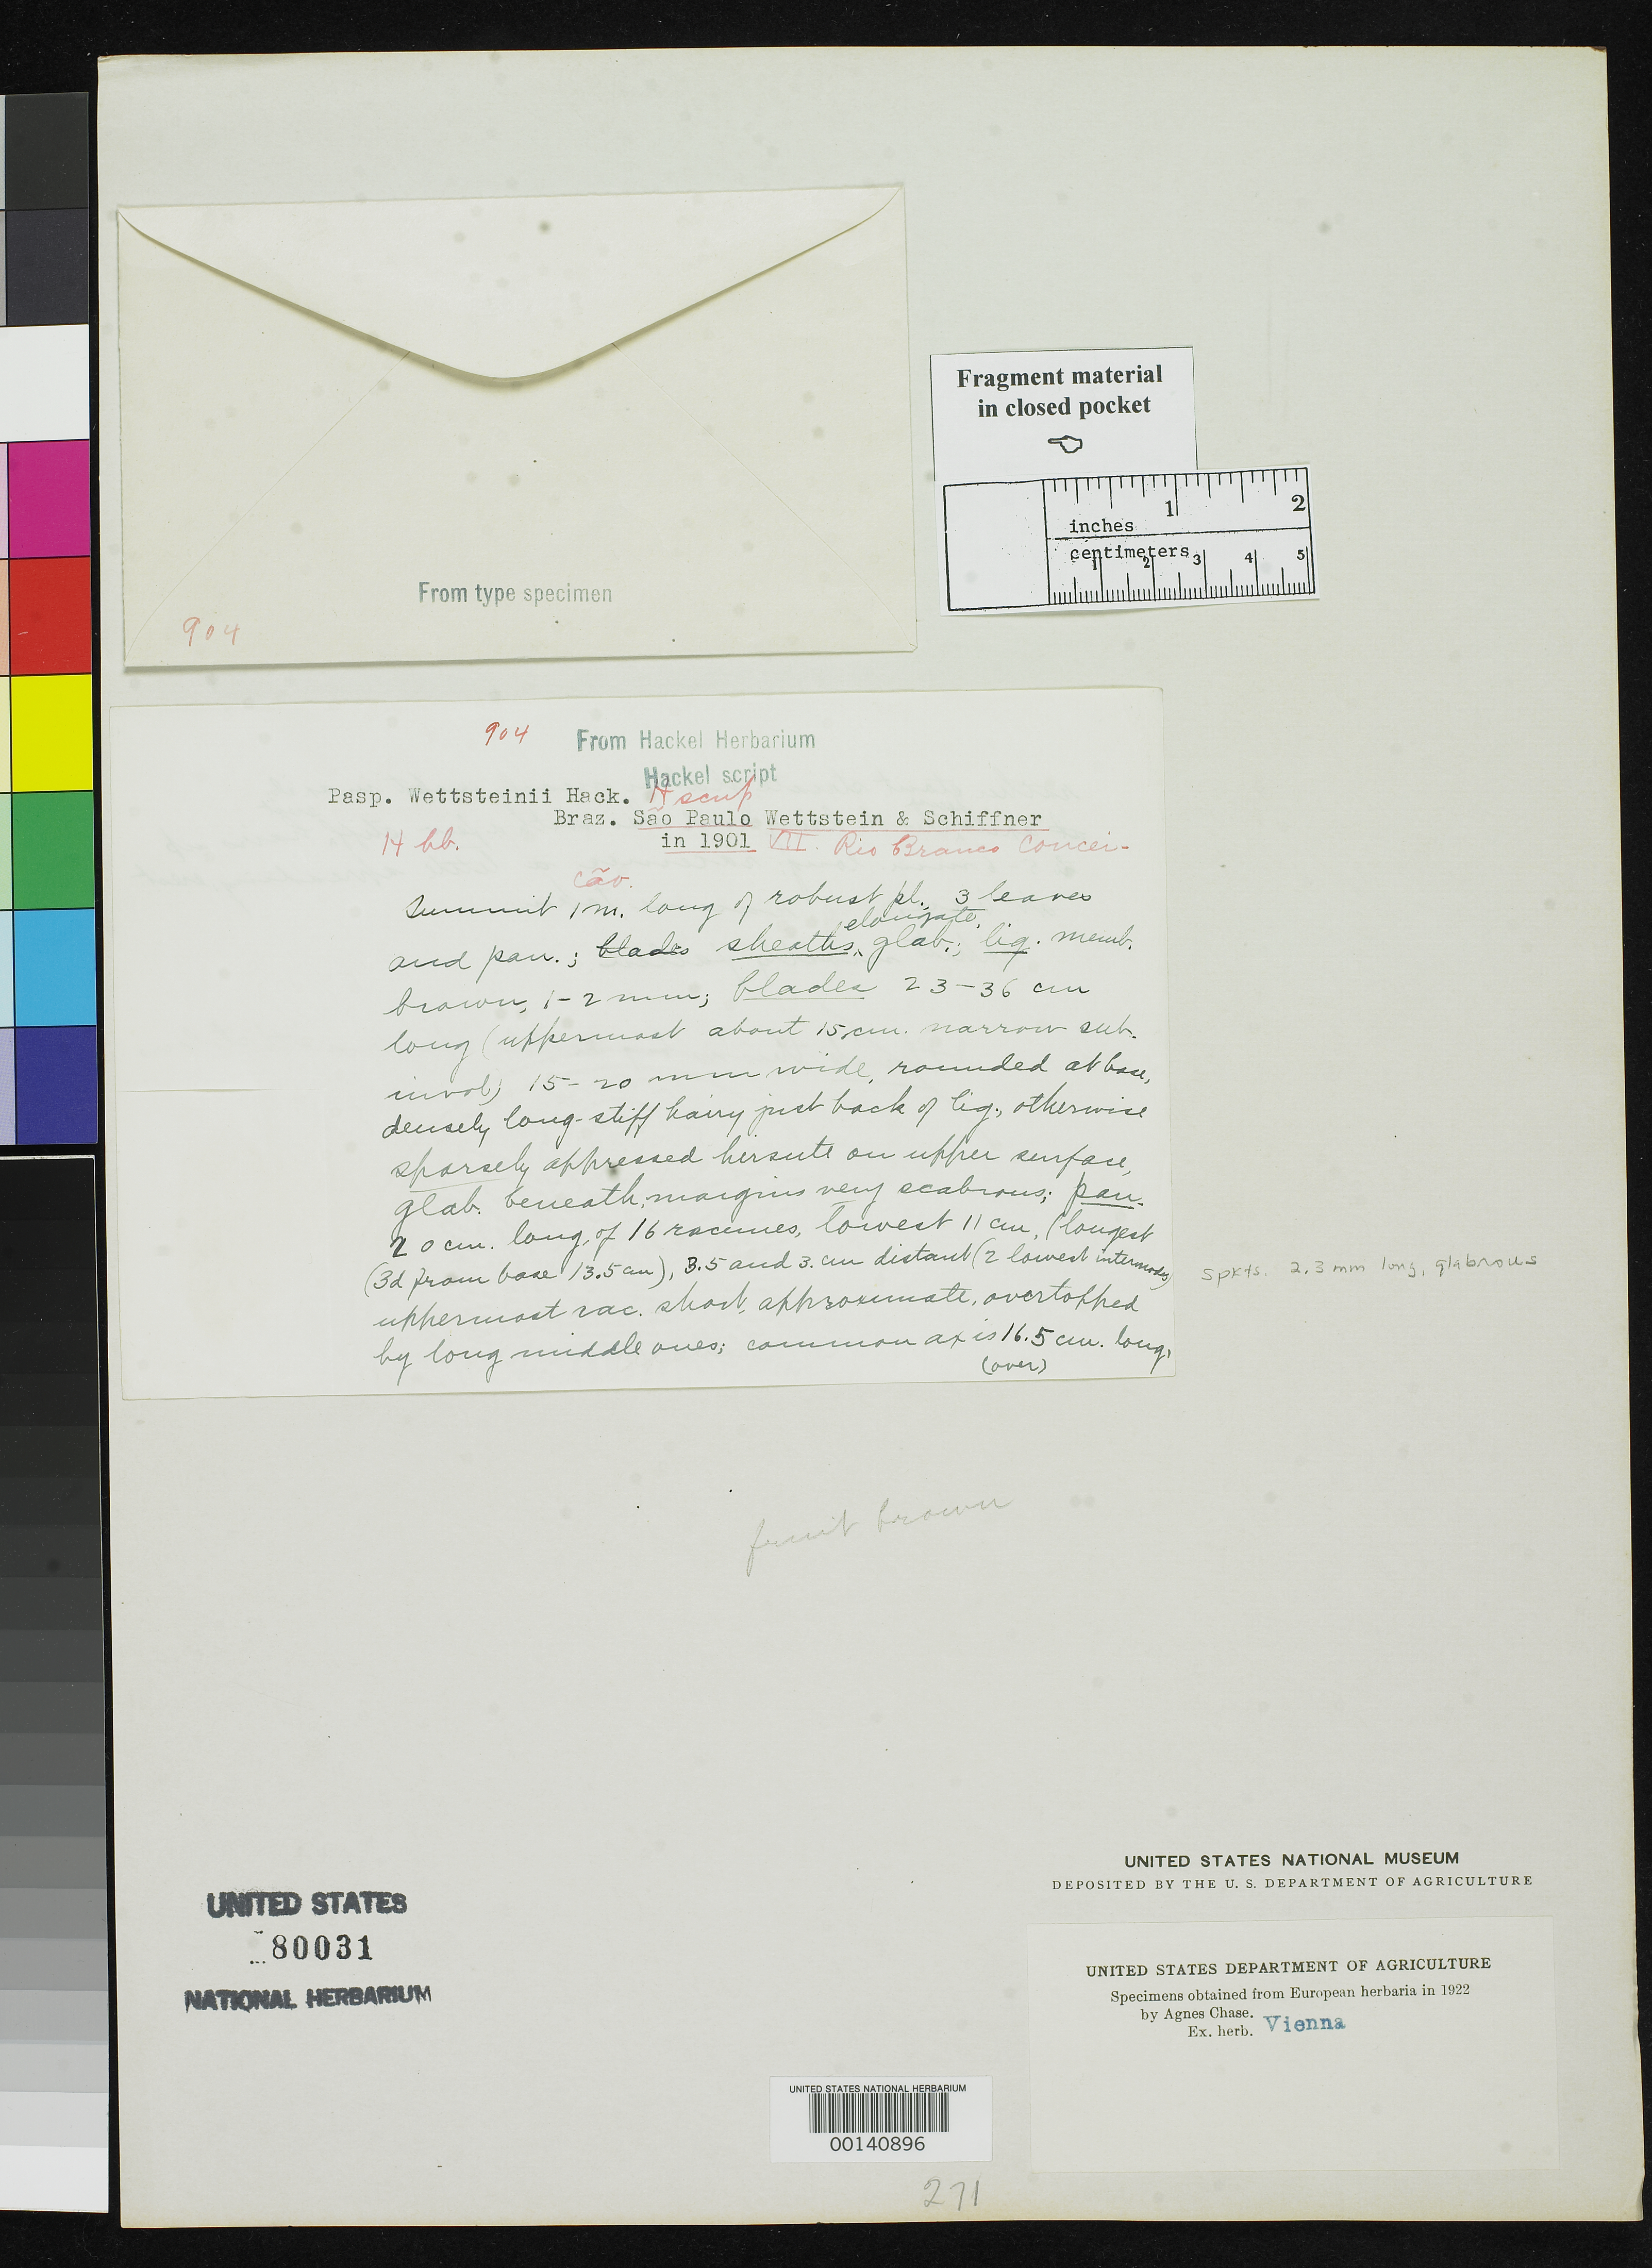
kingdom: Plantae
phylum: Tracheophyta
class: Liliopsida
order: Poales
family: Poaceae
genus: Paspalum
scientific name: Paspalum wettsteinii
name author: Hack.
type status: Type Fragment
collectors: R. von Wettstein & V. F. Schiffner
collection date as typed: Jul 1901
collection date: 1901-07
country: Brazil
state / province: São Paulo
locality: Rio Branco near Conceicao.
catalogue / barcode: US 80031